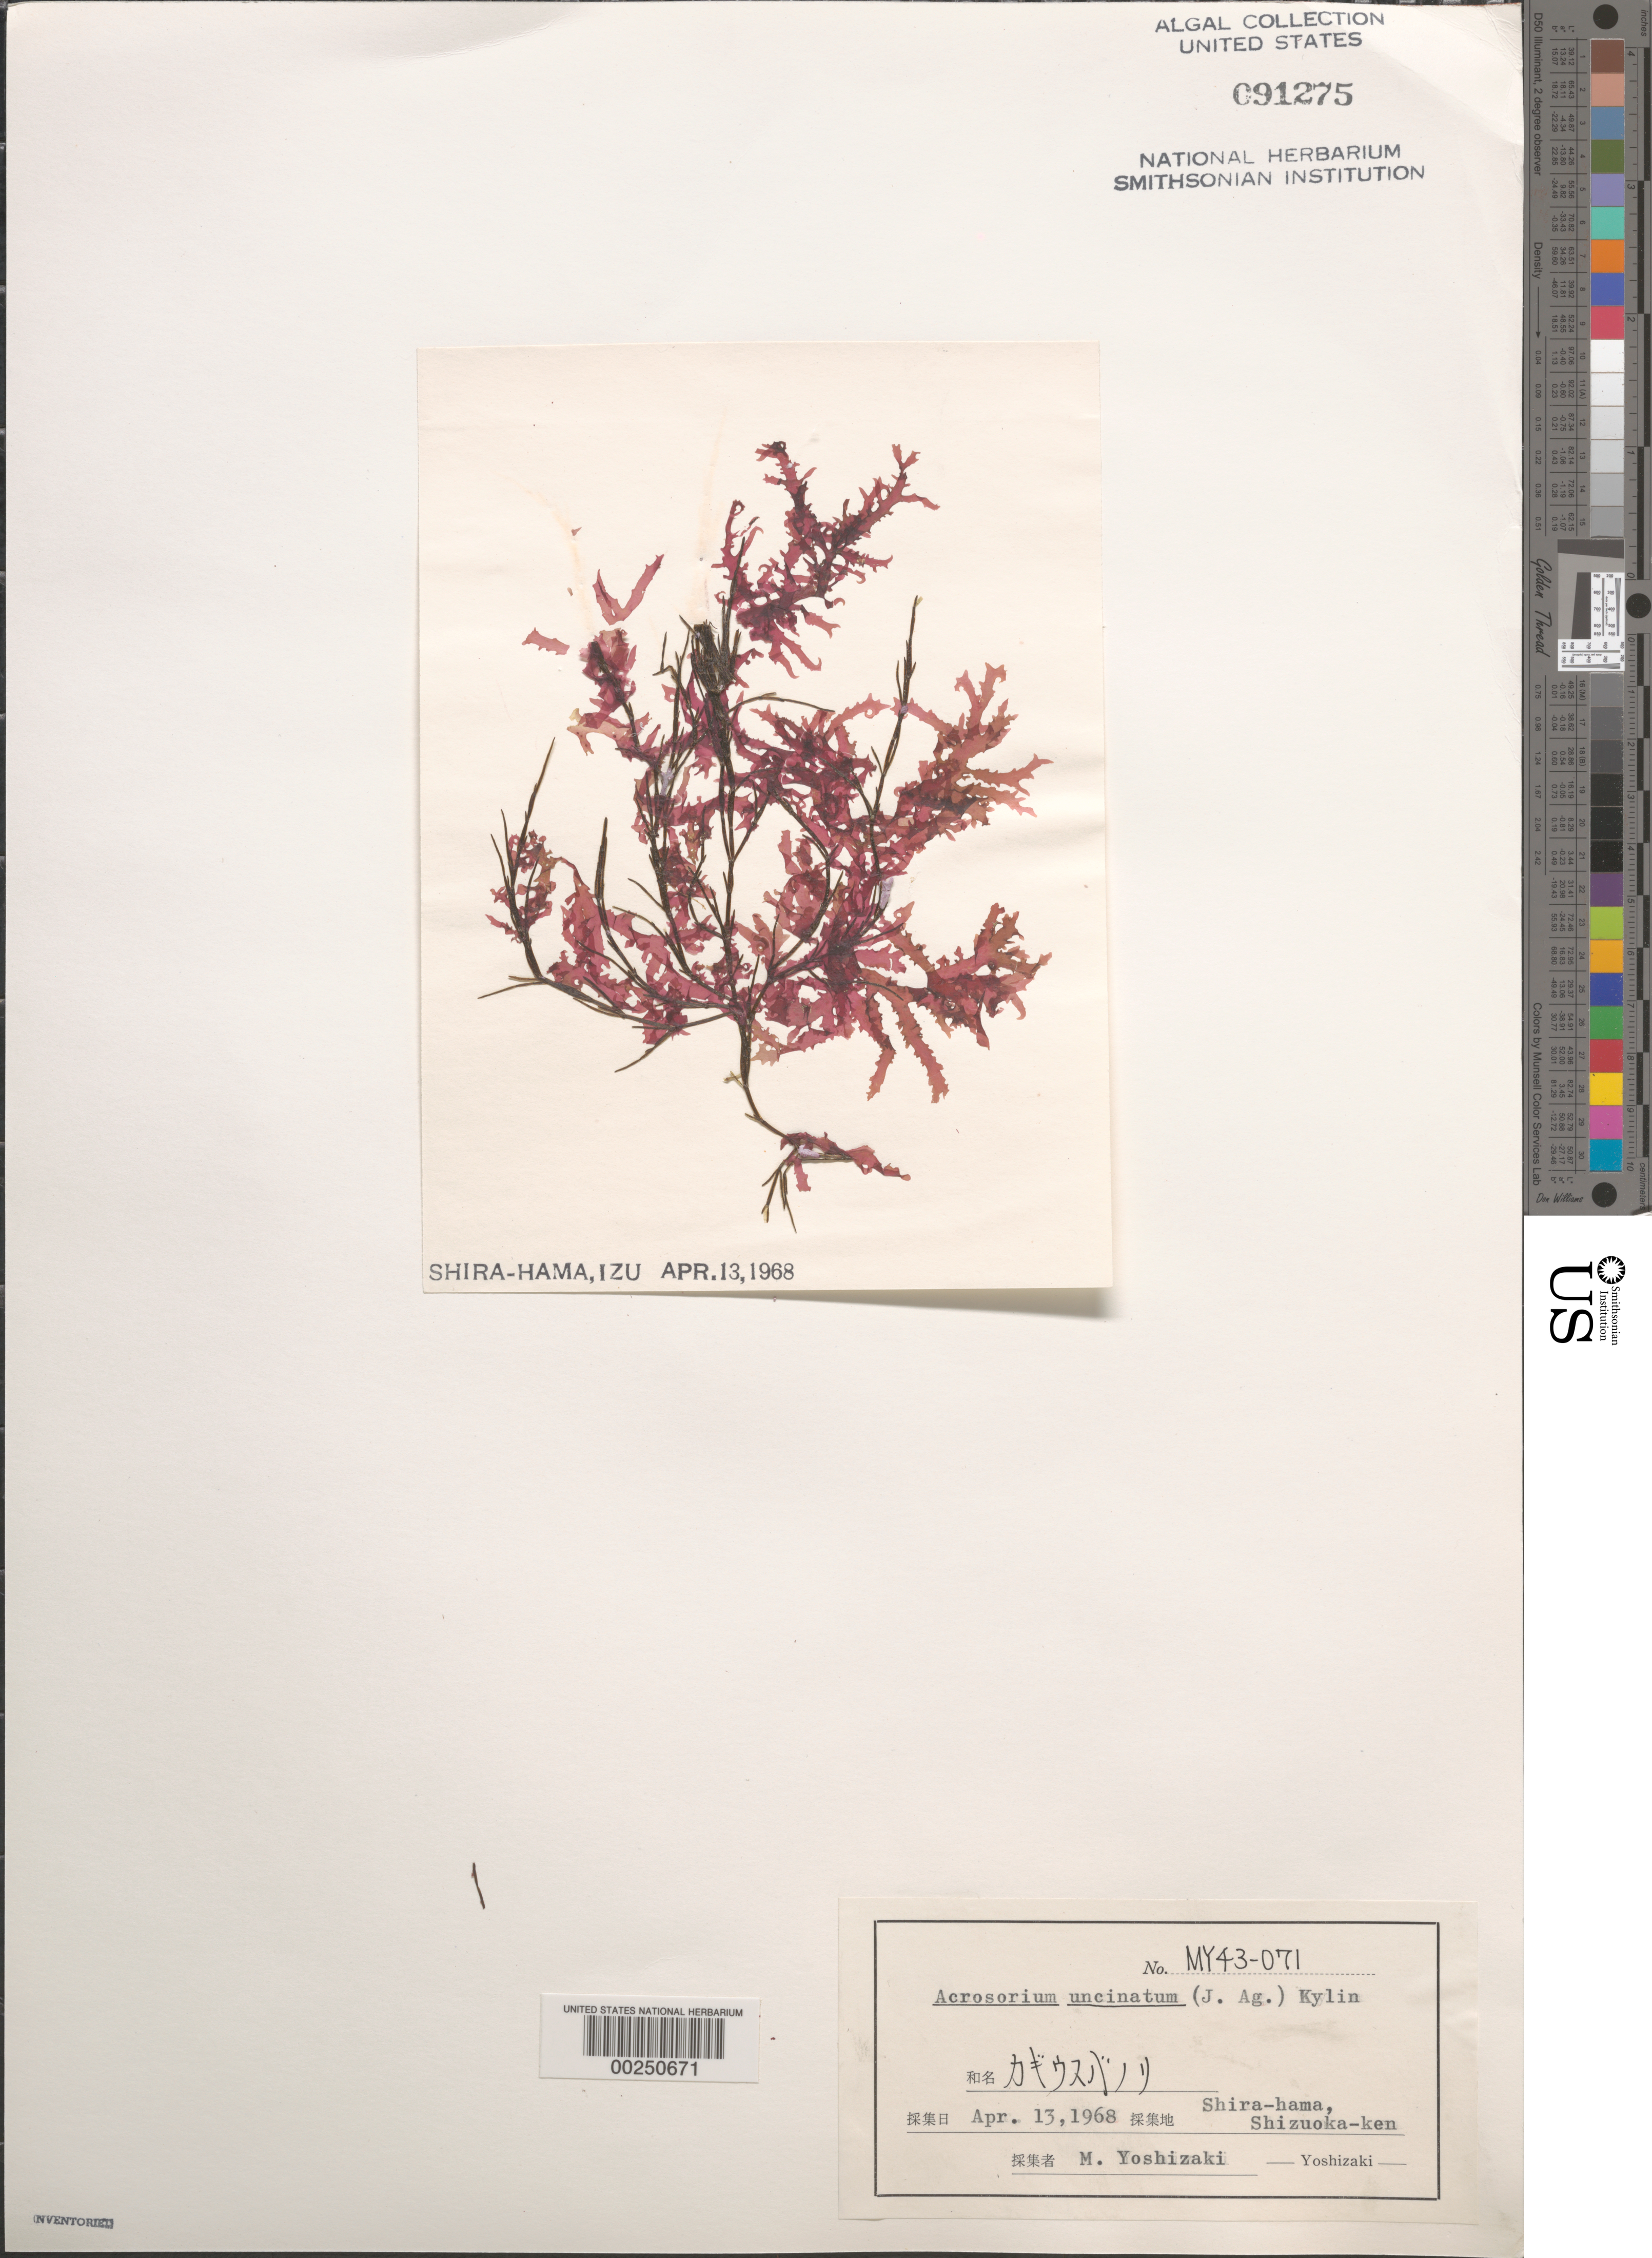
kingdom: Plantae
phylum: Rhodophyta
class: Florideophyceae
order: Ceramiales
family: Delesseriaceae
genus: Cryptopleura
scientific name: Cryptopleura ramosa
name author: (Huds.) L.M. Newton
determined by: Algae name updating Project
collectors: M. Yoshizaki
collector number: MY 43-071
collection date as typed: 13 Apr 1968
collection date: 1968-04-13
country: Japan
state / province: Sizuoka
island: Honshu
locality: Shira-hama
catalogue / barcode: US 91275